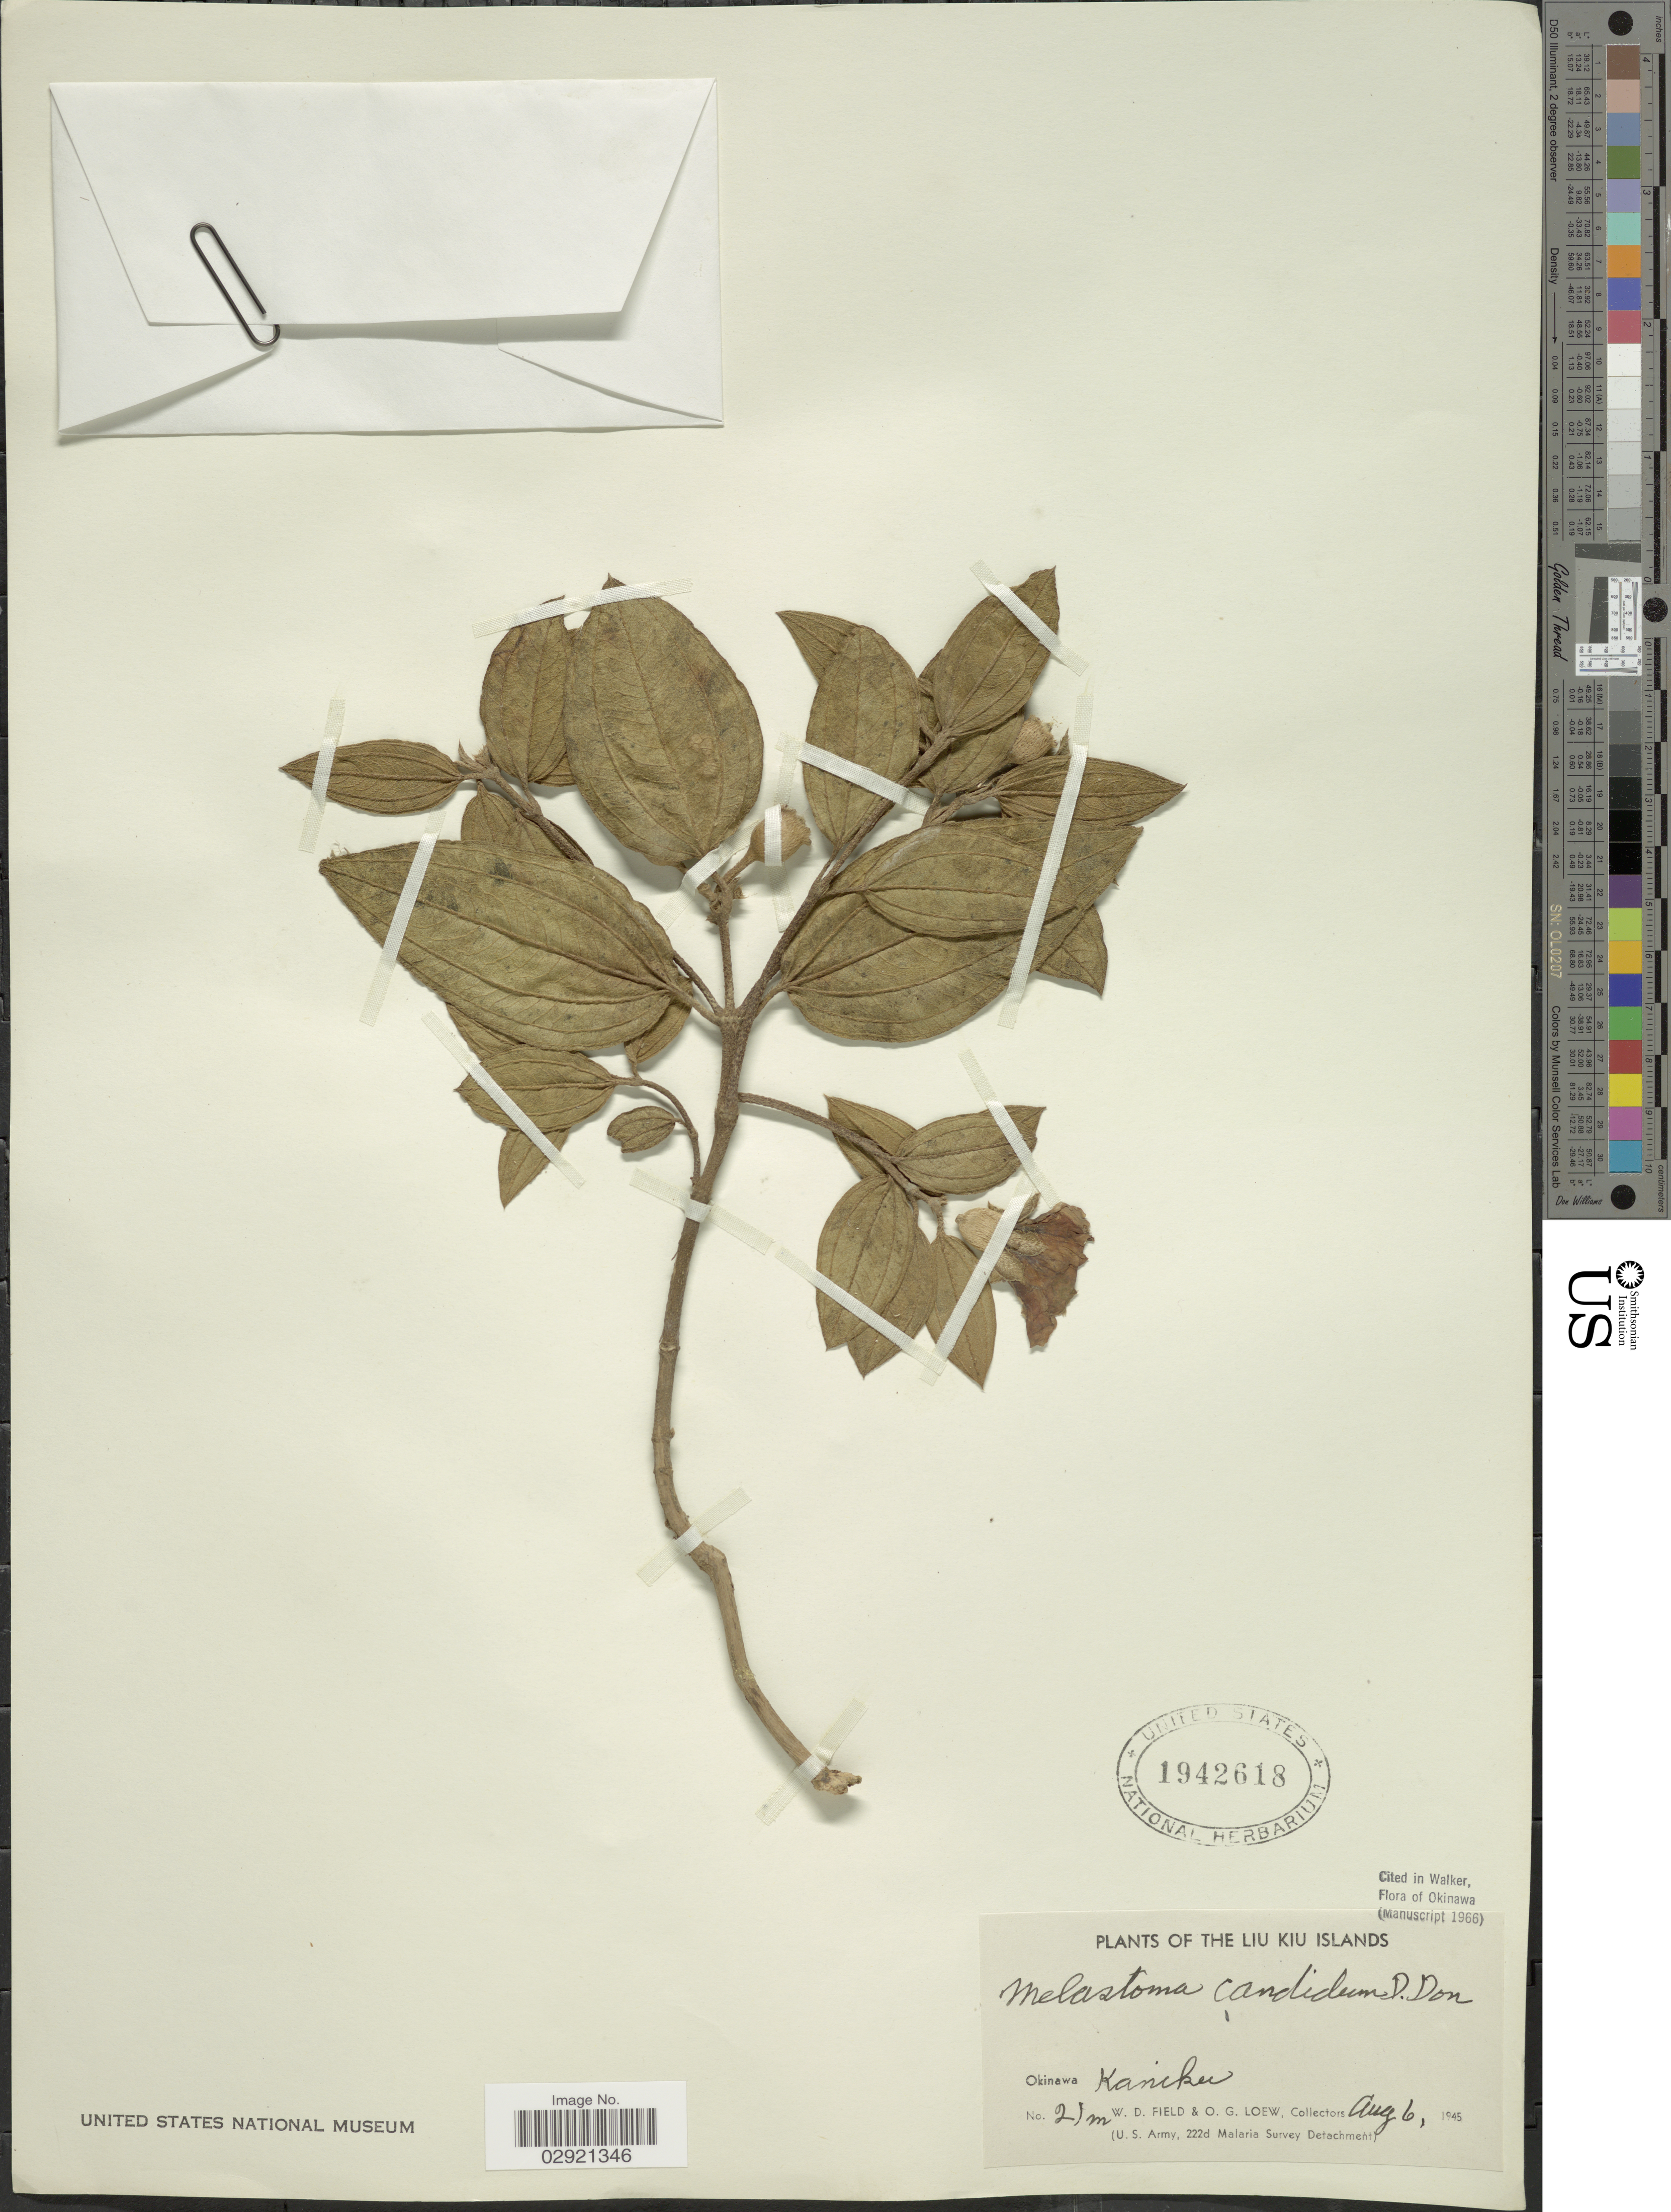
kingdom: Plantae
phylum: Tracheophyta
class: Magnoliopsida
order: Myrtales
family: Melastomataceae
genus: Melastoma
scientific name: Melastoma candidum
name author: D. Don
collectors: W. D. Field & O. G. Loew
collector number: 21m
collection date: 1945-08-06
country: Japan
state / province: Okinawa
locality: Liu Kiu Islands. Kaniku.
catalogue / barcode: US 1942618